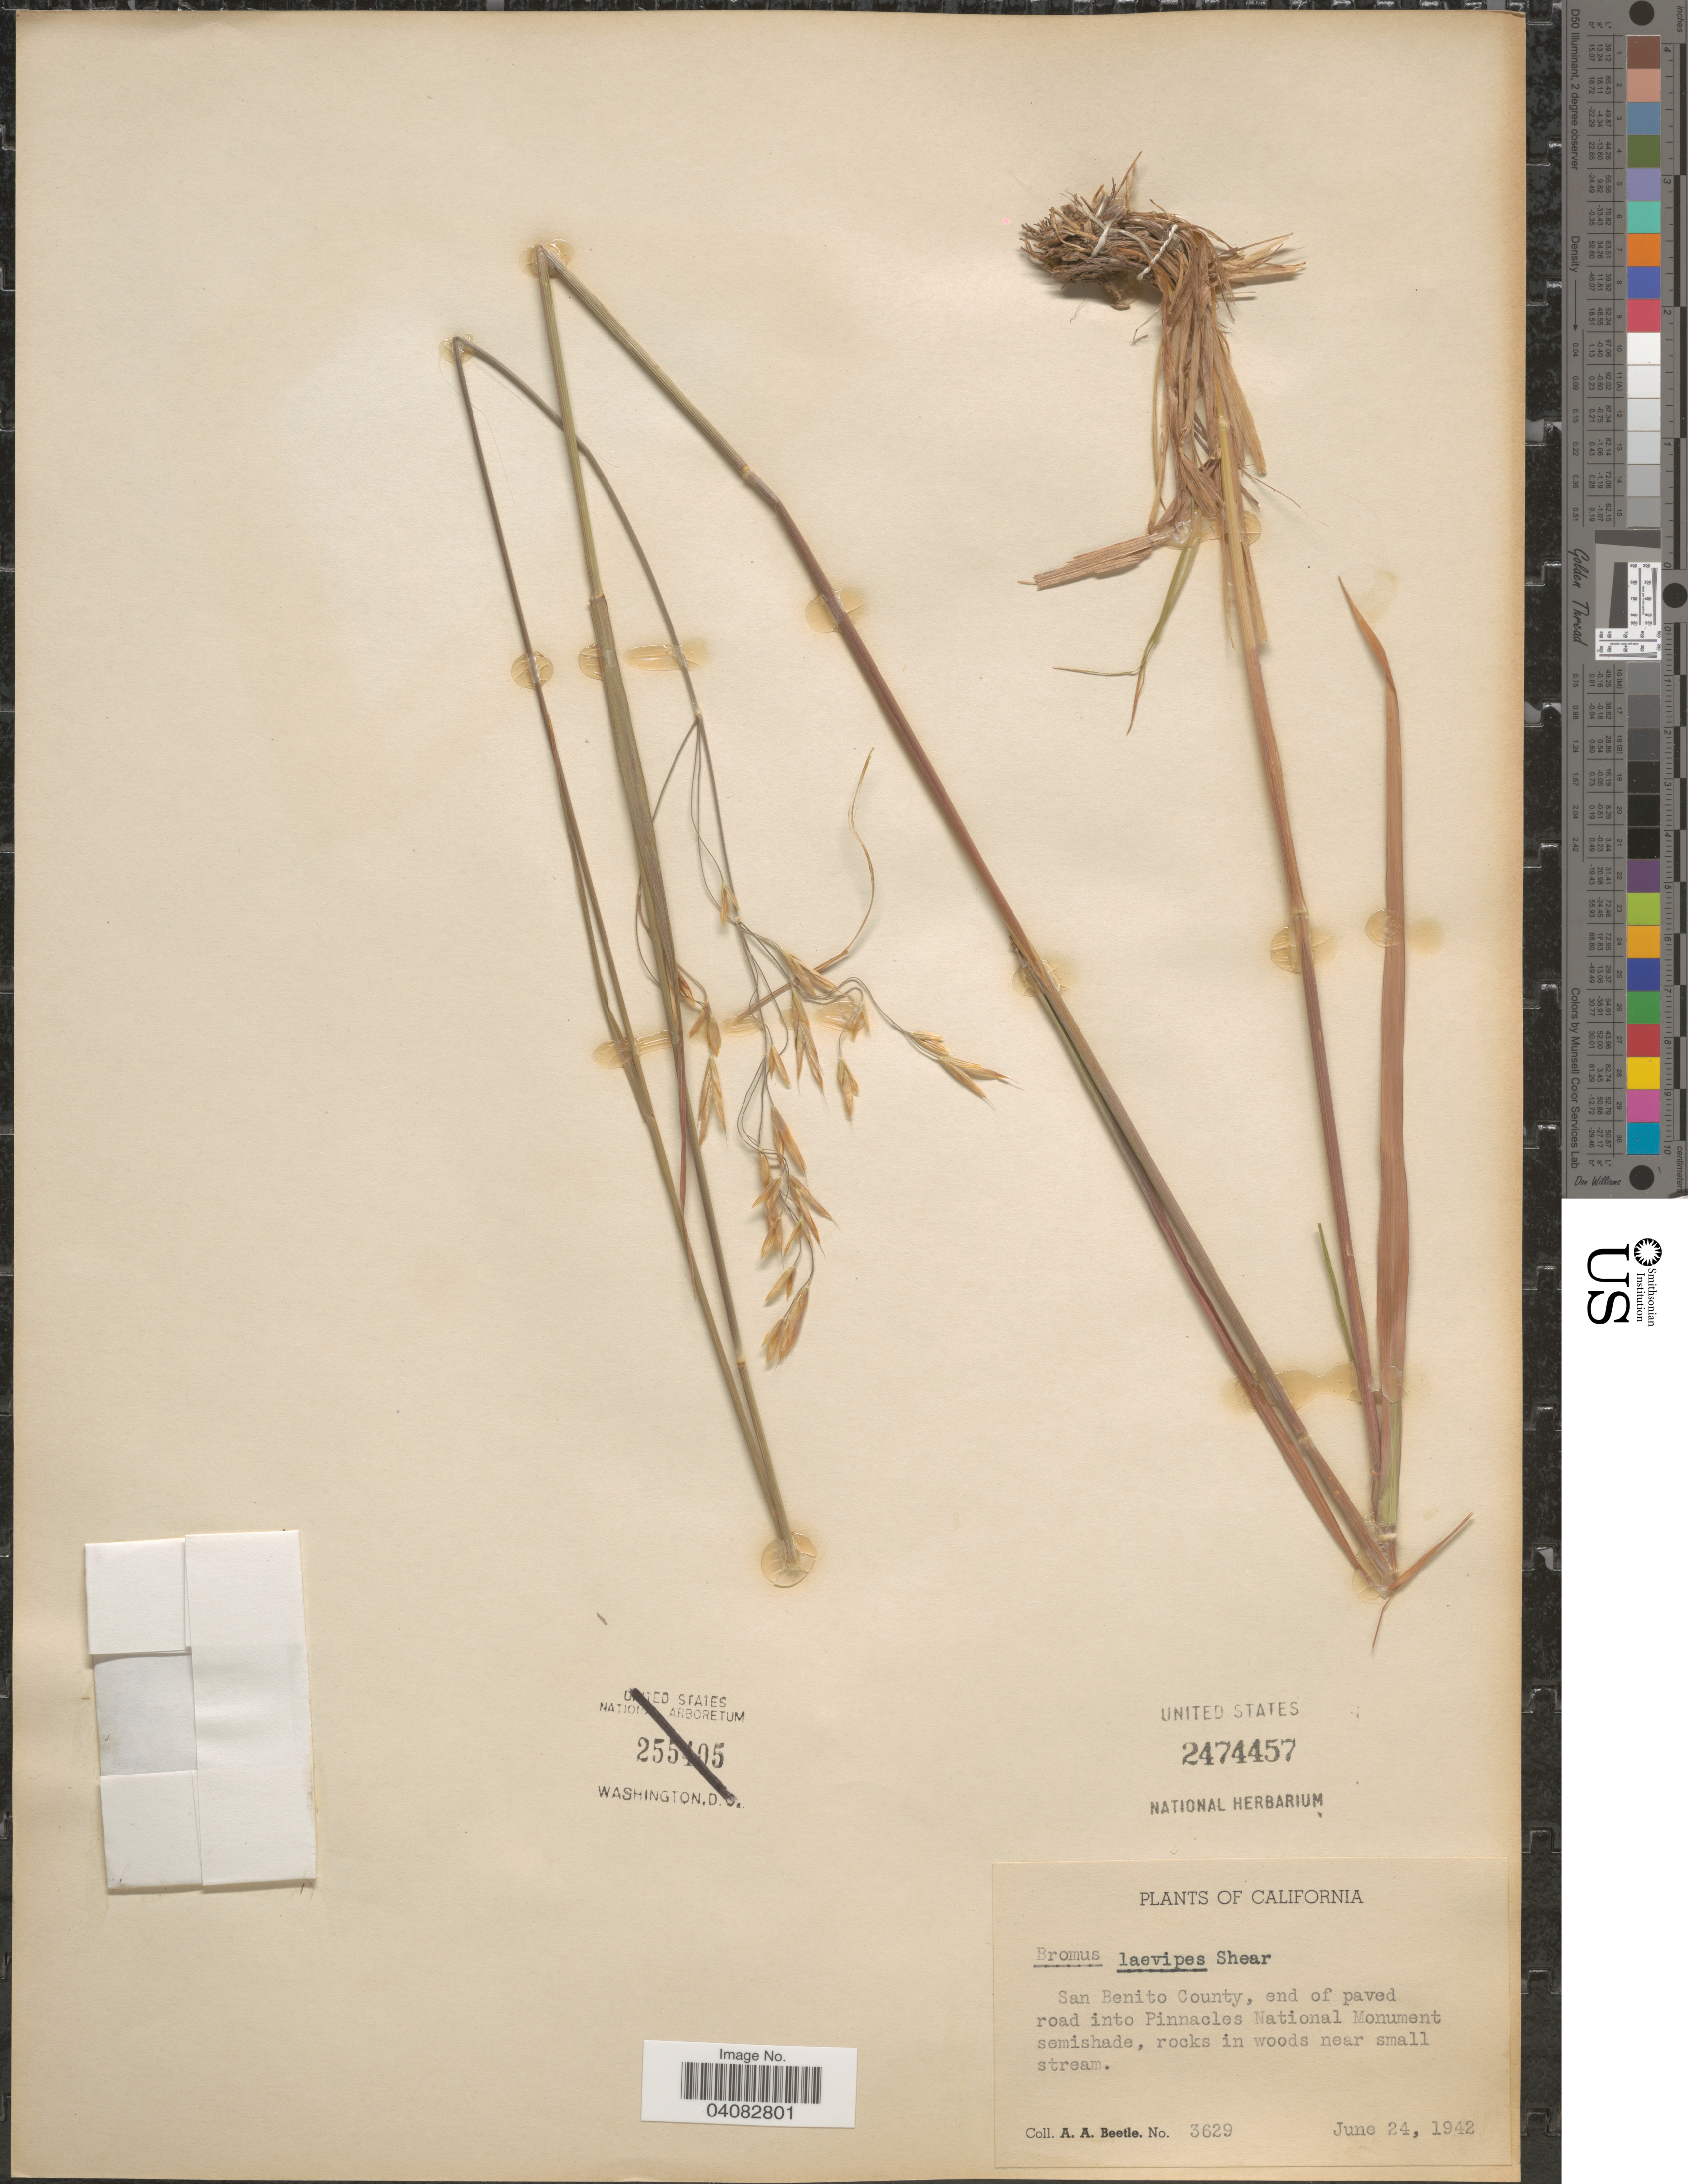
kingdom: Plantae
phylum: Tracheophyta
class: Liliopsida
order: Poales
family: Poaceae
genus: Bromus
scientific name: Bromus laevipes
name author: Shear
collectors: A. A. Beetle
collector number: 3629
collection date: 1942-06-24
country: United States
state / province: California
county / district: San Benito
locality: San Benito County, end of paved road into Pinnacles National Monument semishade, rocks in woods near small stream.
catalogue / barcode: US 2474457